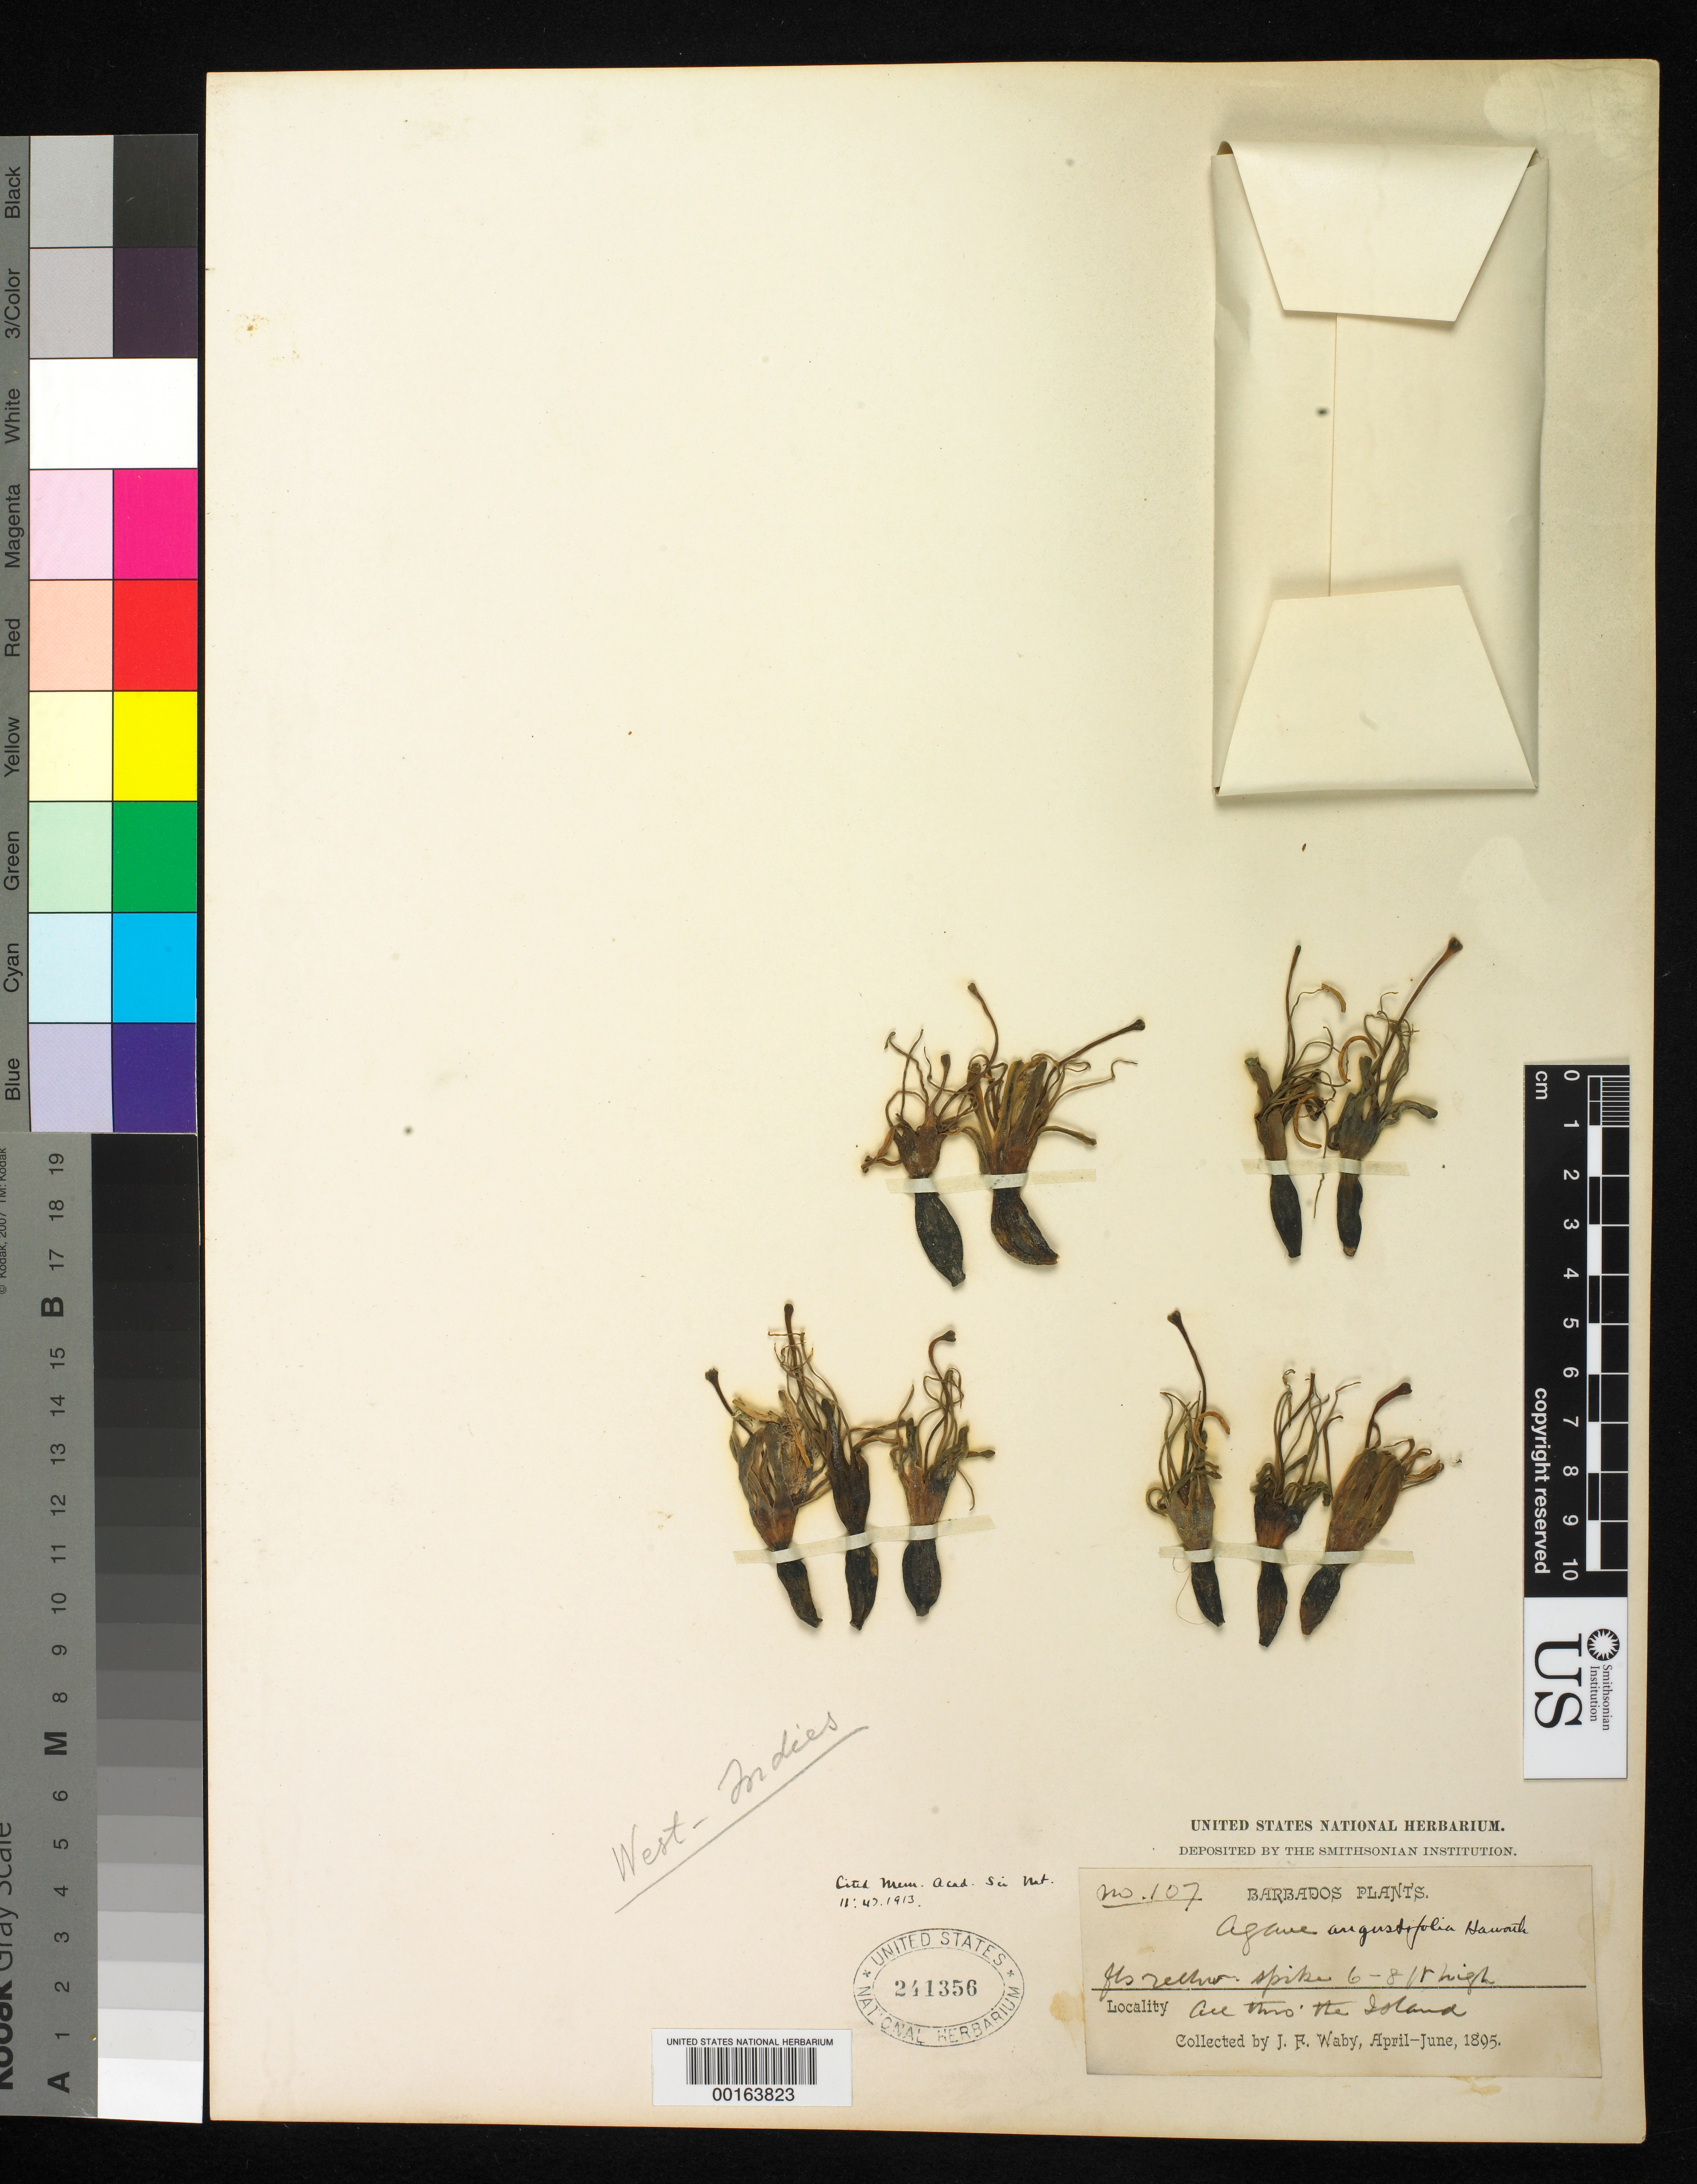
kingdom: Plantae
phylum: Tracheophyta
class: Liliopsida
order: Asparagales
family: Asparagaceae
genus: Agave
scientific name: Agave angustifolia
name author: Haw.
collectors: J. Waby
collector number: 107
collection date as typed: Apr 1895 to -- Jun 1895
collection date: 1895-04/1895-06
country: Barbados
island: Windward Is.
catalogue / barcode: US 241356